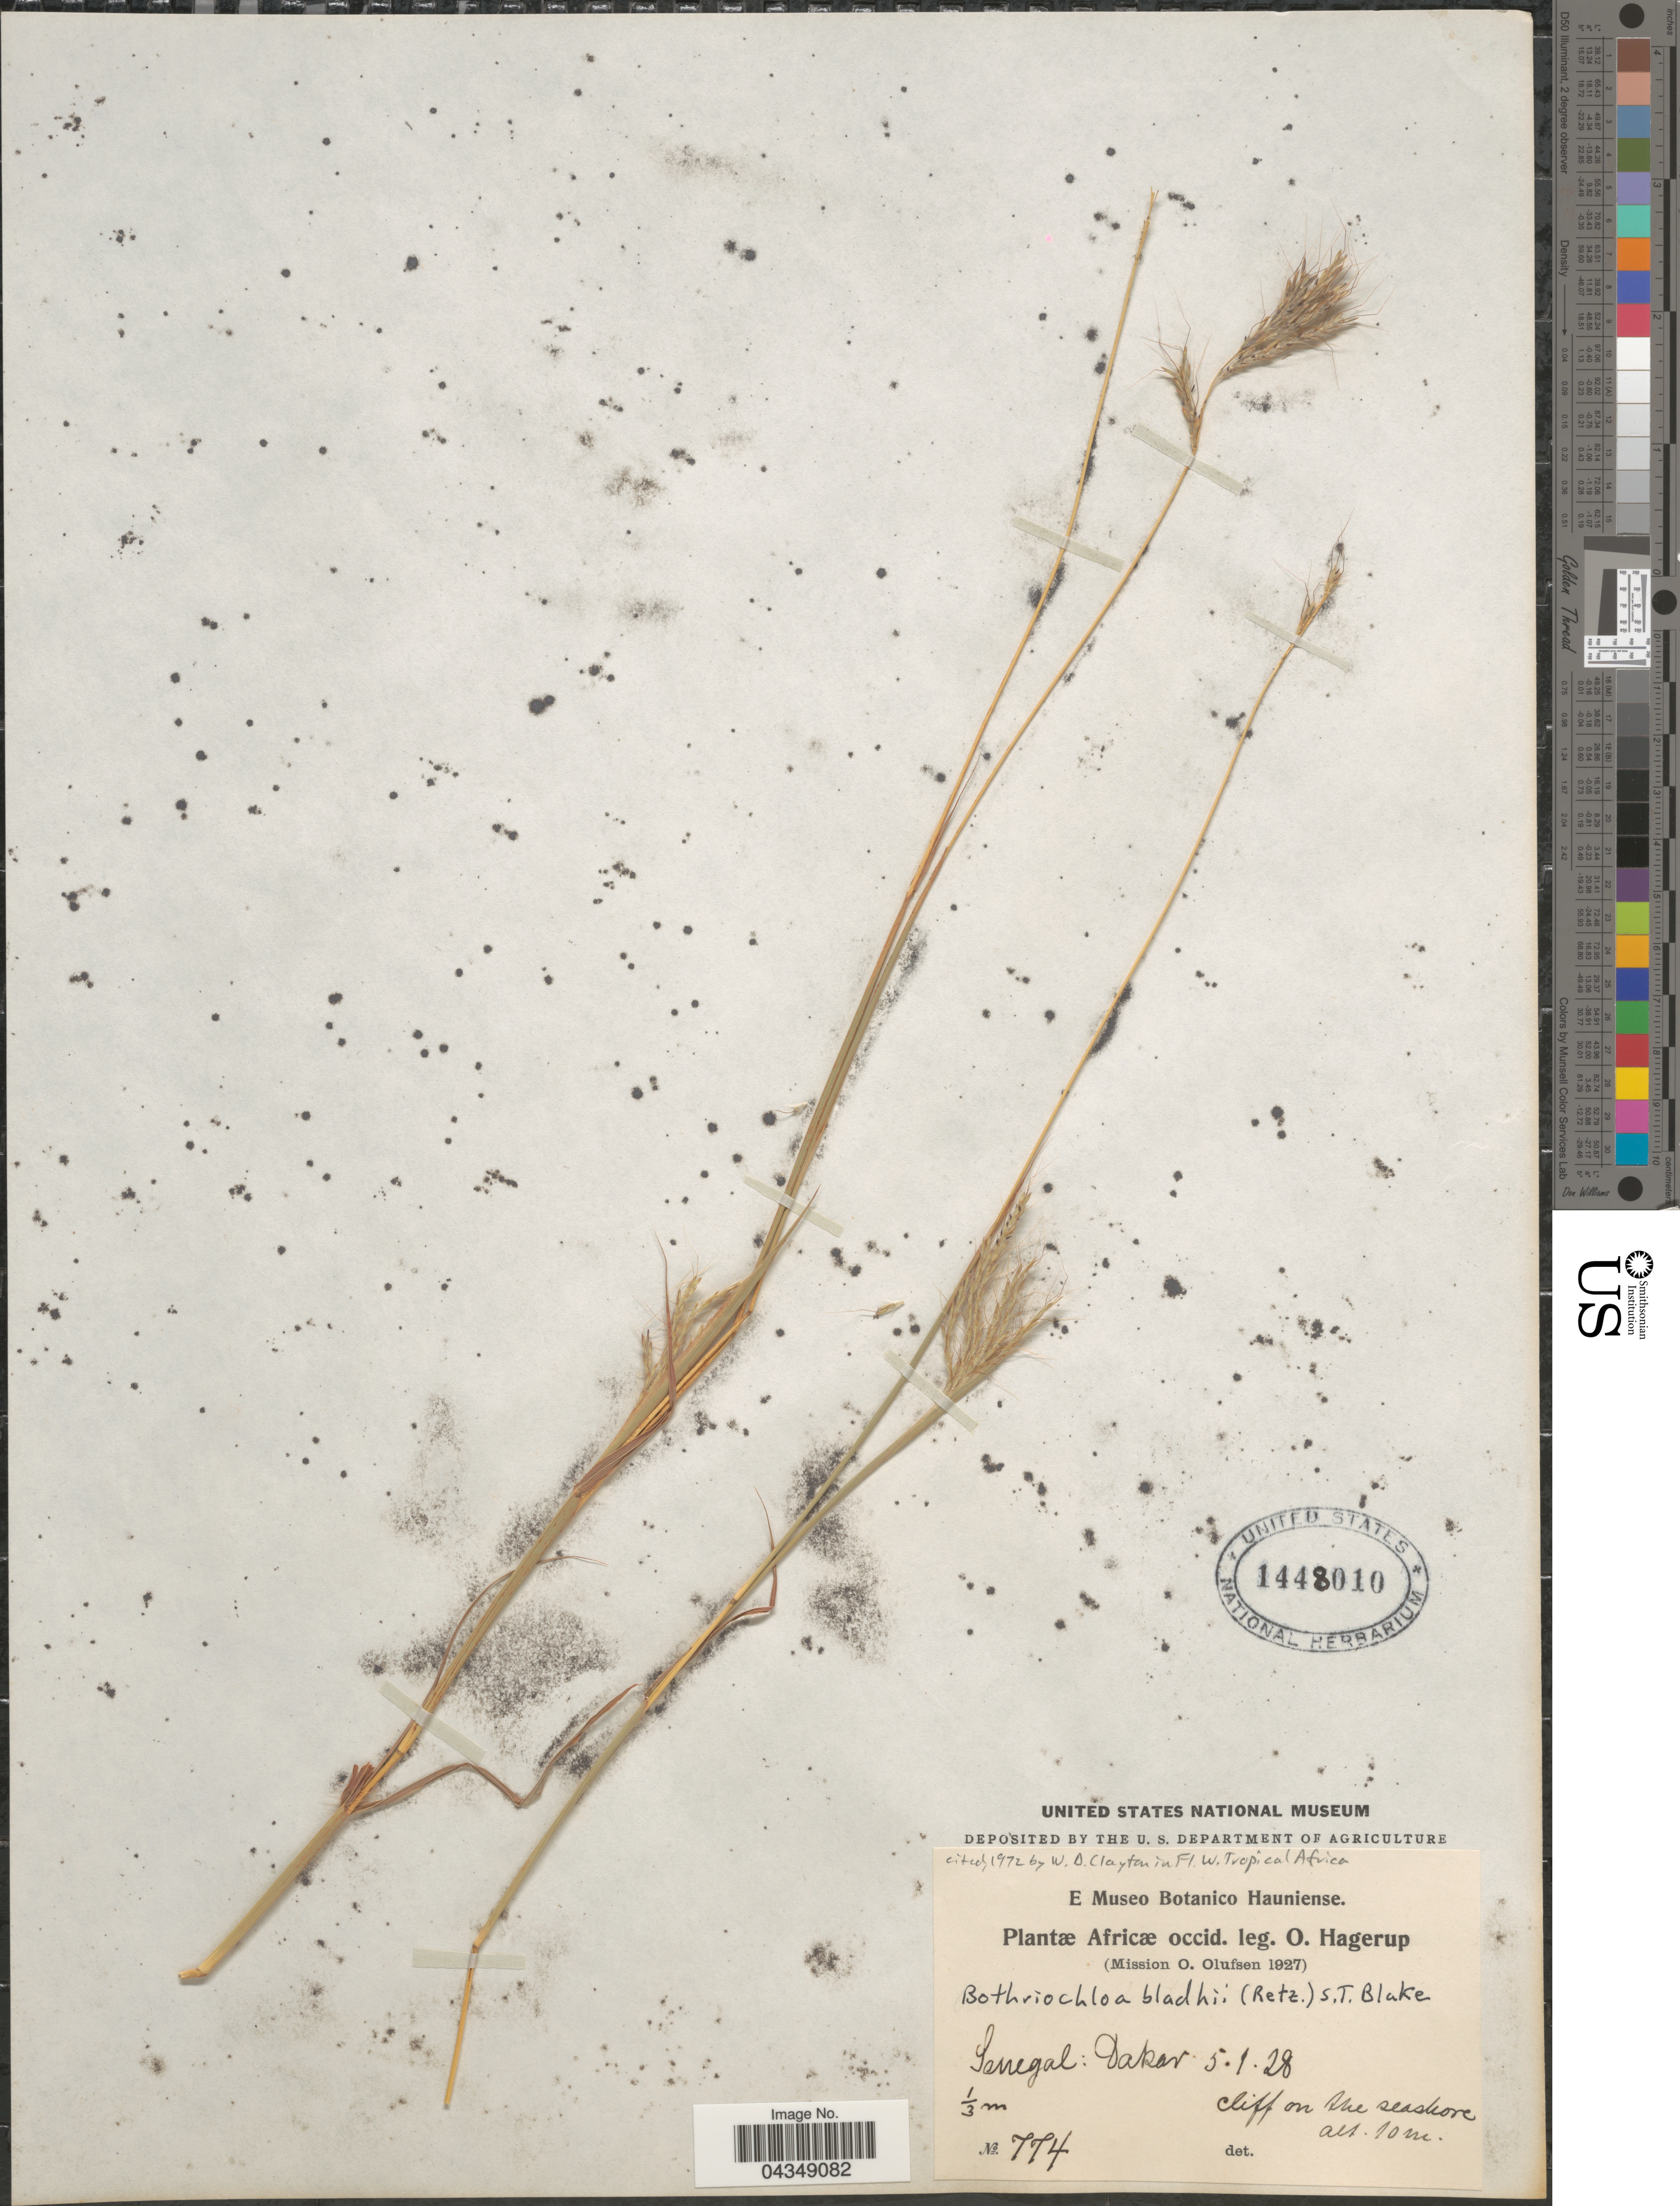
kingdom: Plantae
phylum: Tracheophyta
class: Liliopsida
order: Poales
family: Poaceae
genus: Bothriochloa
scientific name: Bothriochloa bladhii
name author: (Retz.) S.T. Blake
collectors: O. Hagerup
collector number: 774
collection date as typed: Transcribed d/m/y: 5/1/28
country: Senegal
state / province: Dakar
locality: Africæ occid. (Mission O. Olufsen 1927). Cliff on the seashore.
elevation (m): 10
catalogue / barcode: US 1448010